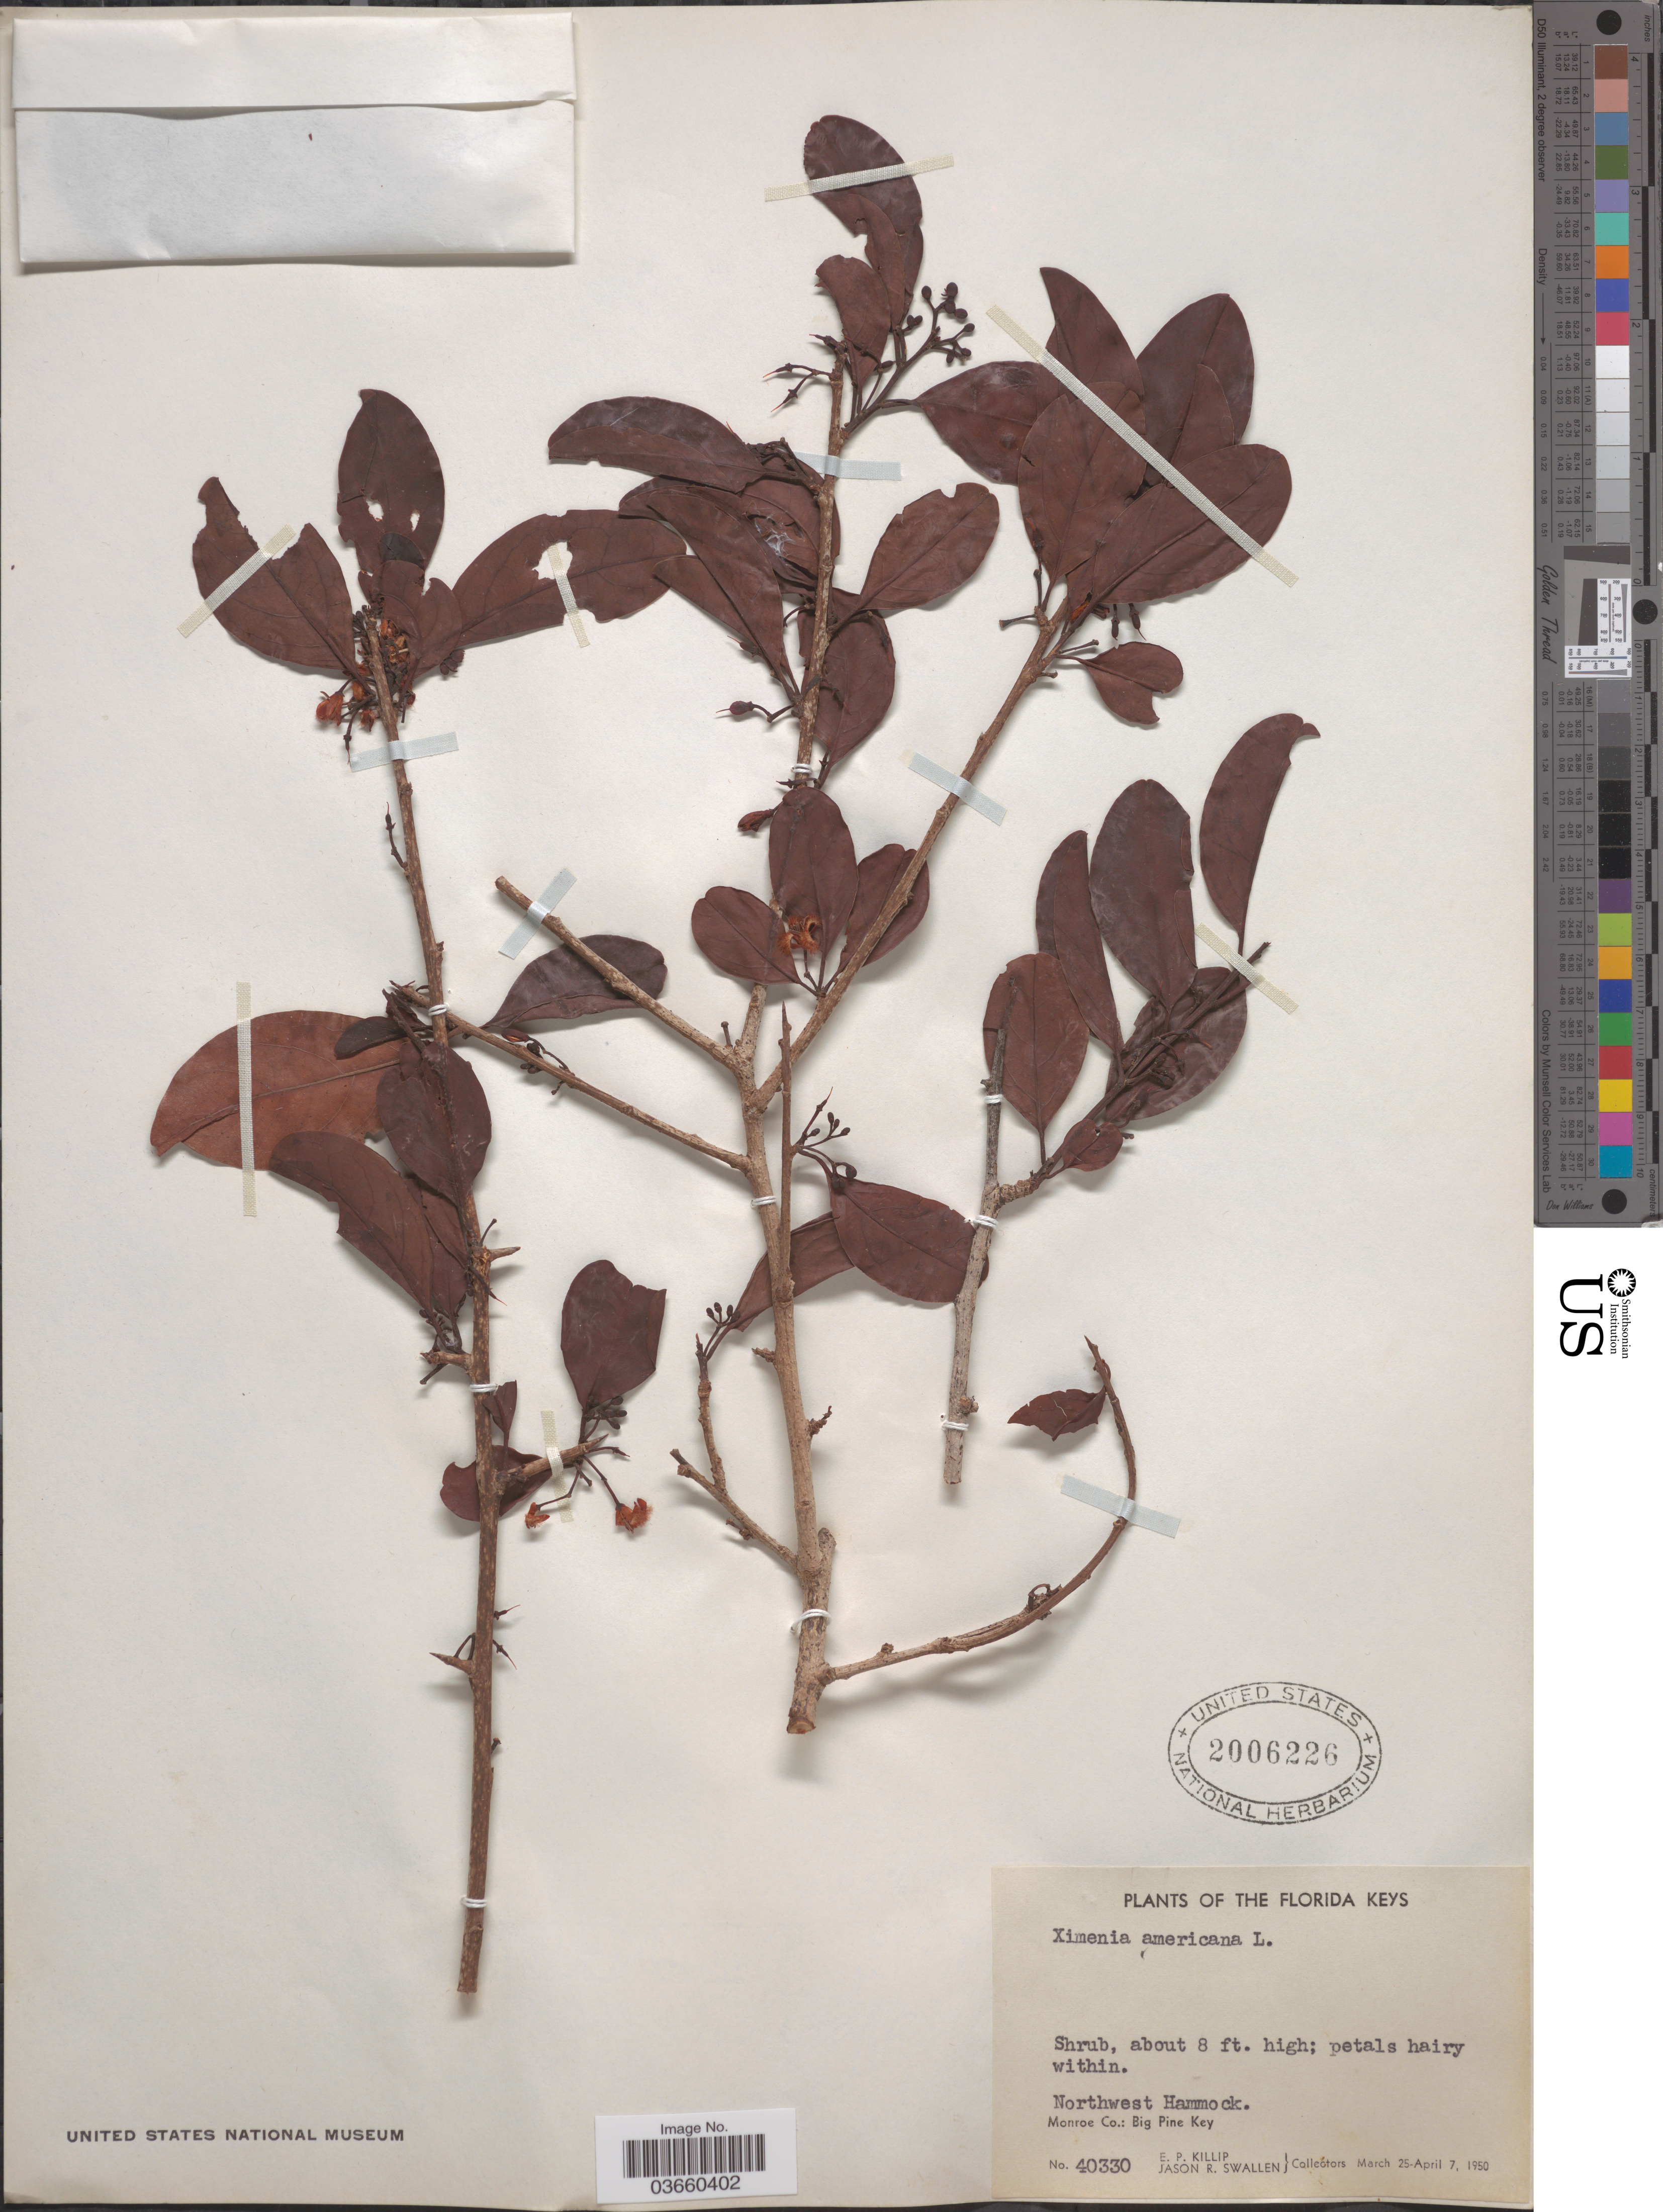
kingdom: Plantae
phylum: Tracheophyta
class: Magnoliopsida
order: Santalales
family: Ximeniaceae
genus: Ximenia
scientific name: Ximenia americana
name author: L.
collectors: E. P. Killip & J. R. Swallen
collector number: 40330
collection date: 1950-03-25/1950-04-07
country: United States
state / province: Florida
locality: The Florida Keys. Northwest Hammock. Monroe Co:. Big Pine Key.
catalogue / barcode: US 2006226